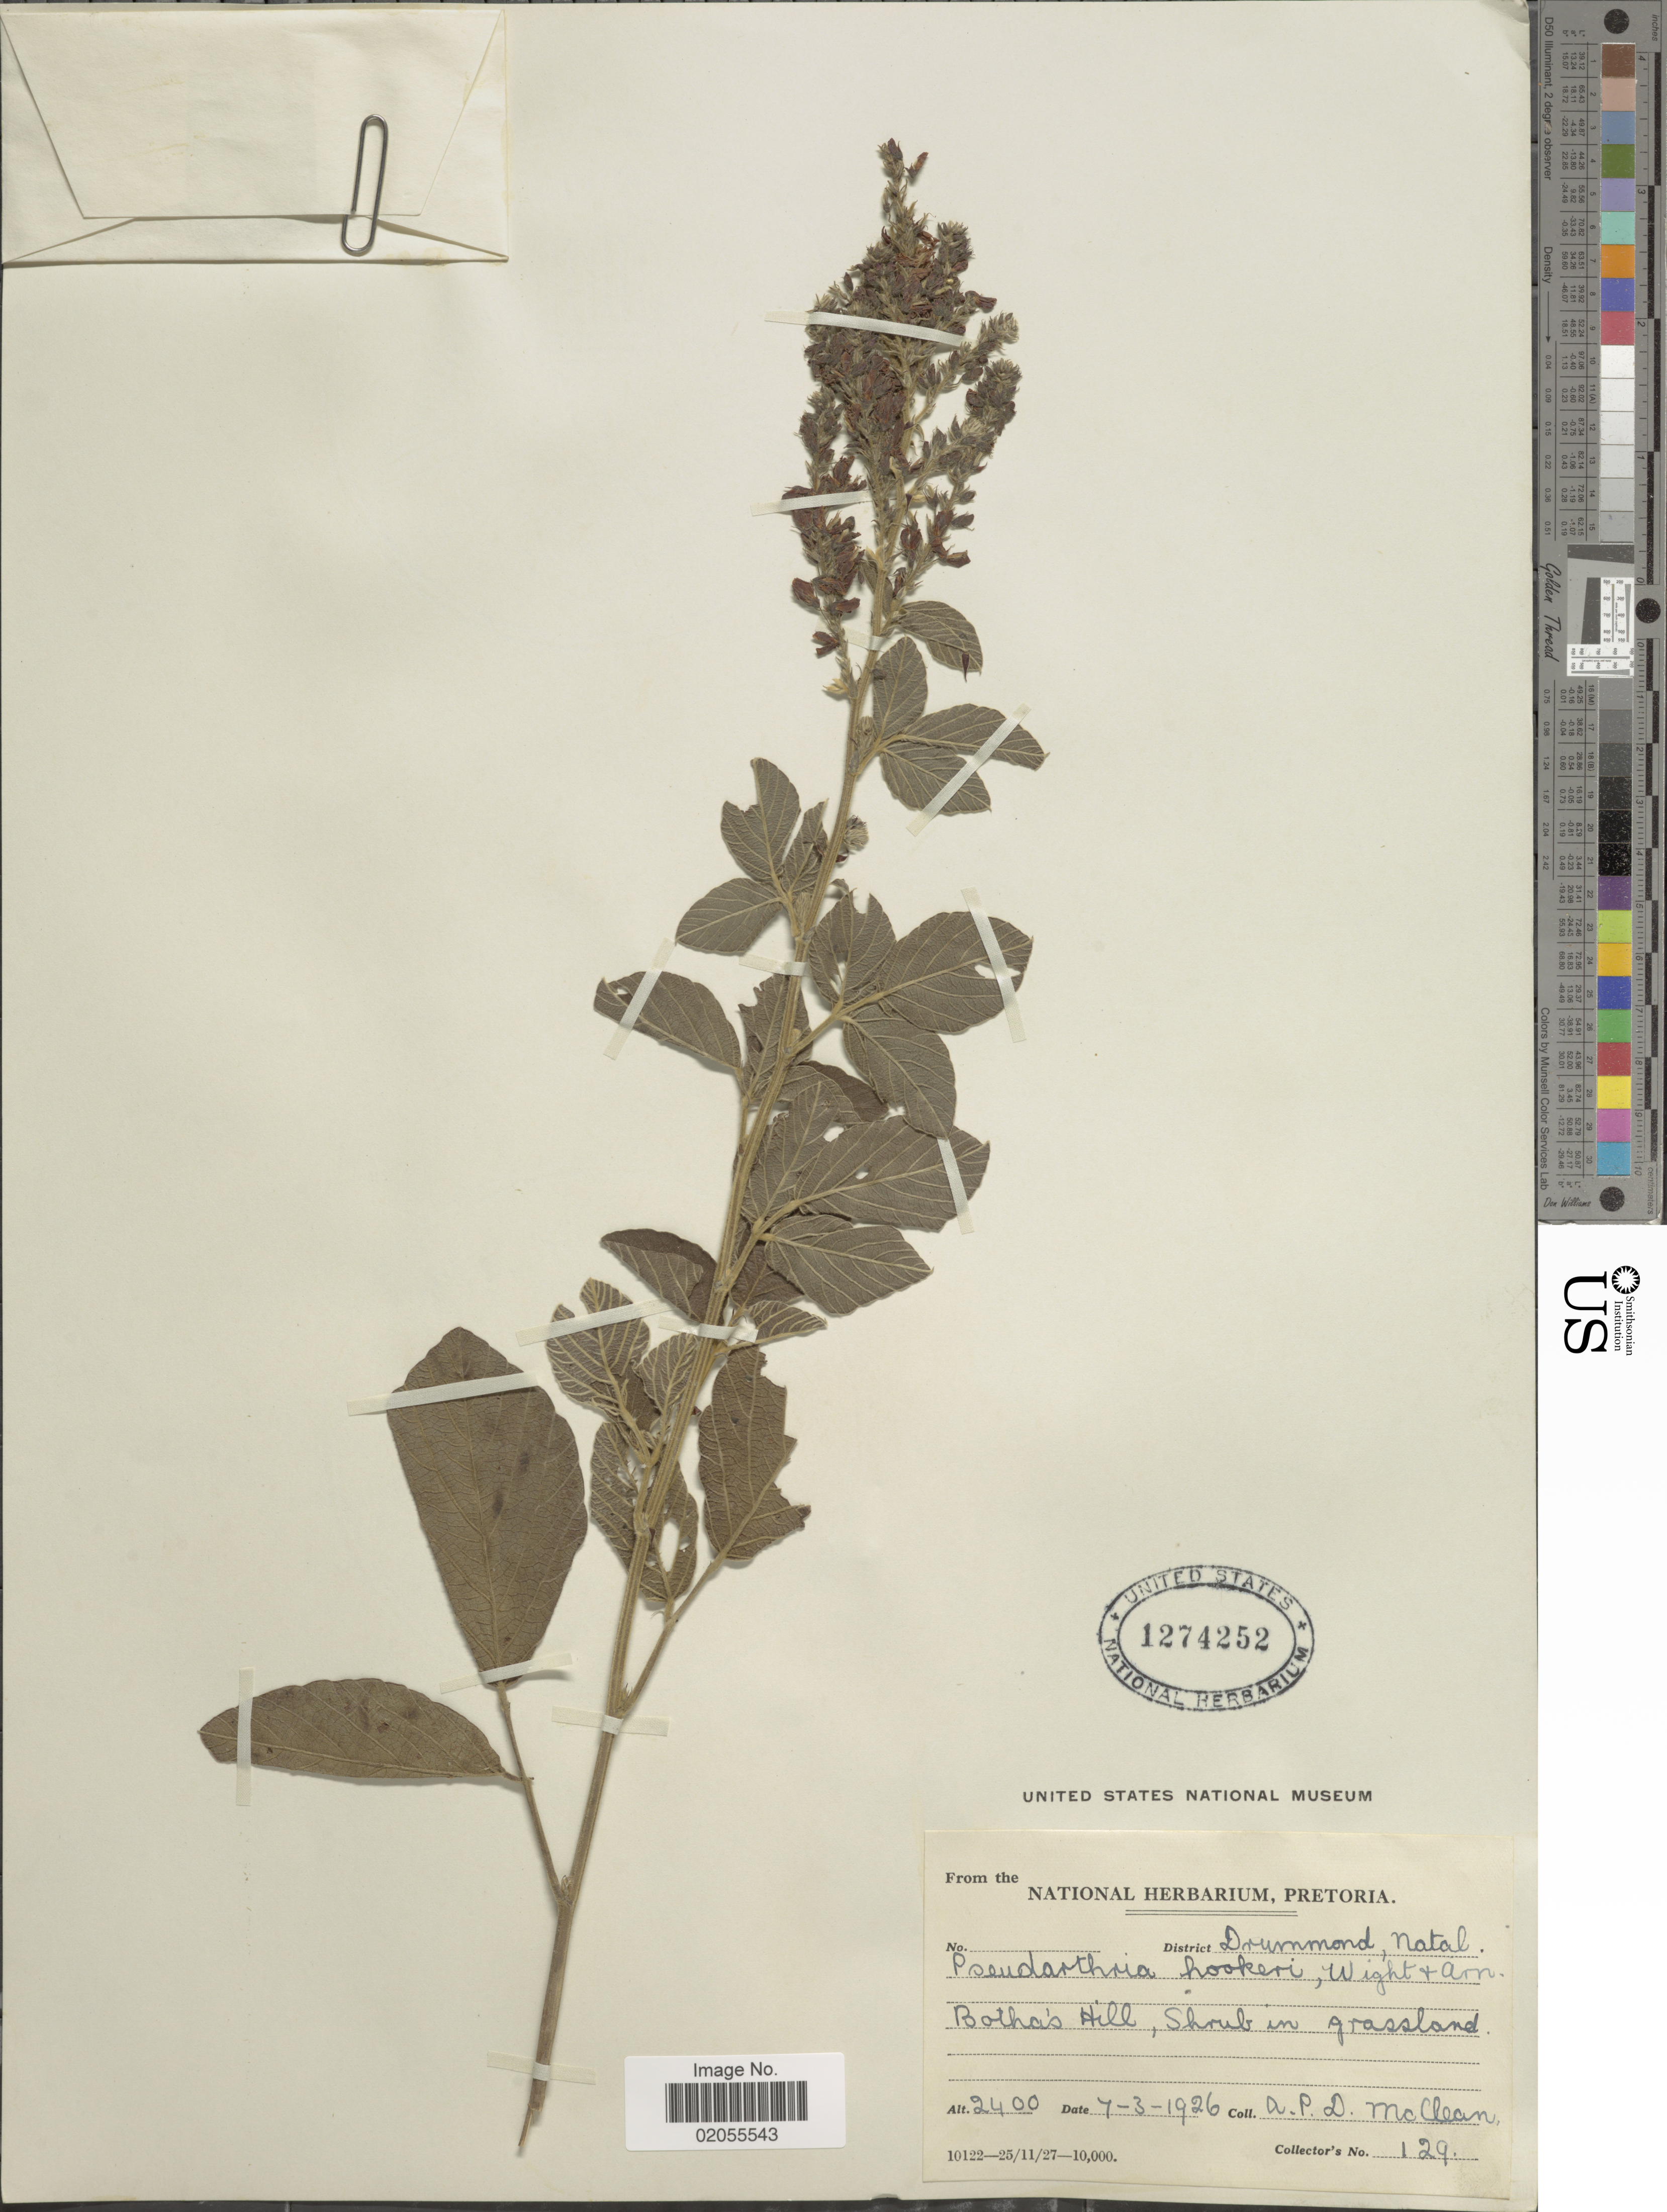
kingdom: Plantae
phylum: Tracheophyta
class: Magnoliopsida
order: Fabales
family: Fabaceae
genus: Pseudarthria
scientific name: Pseudarthria hookeri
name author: Wight & Arn.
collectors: A. McClean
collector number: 129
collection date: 1926-03-07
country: South Africa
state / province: KwaZulu-Natal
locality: District Drummond, Natal, Botha's Hill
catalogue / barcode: US 1274252